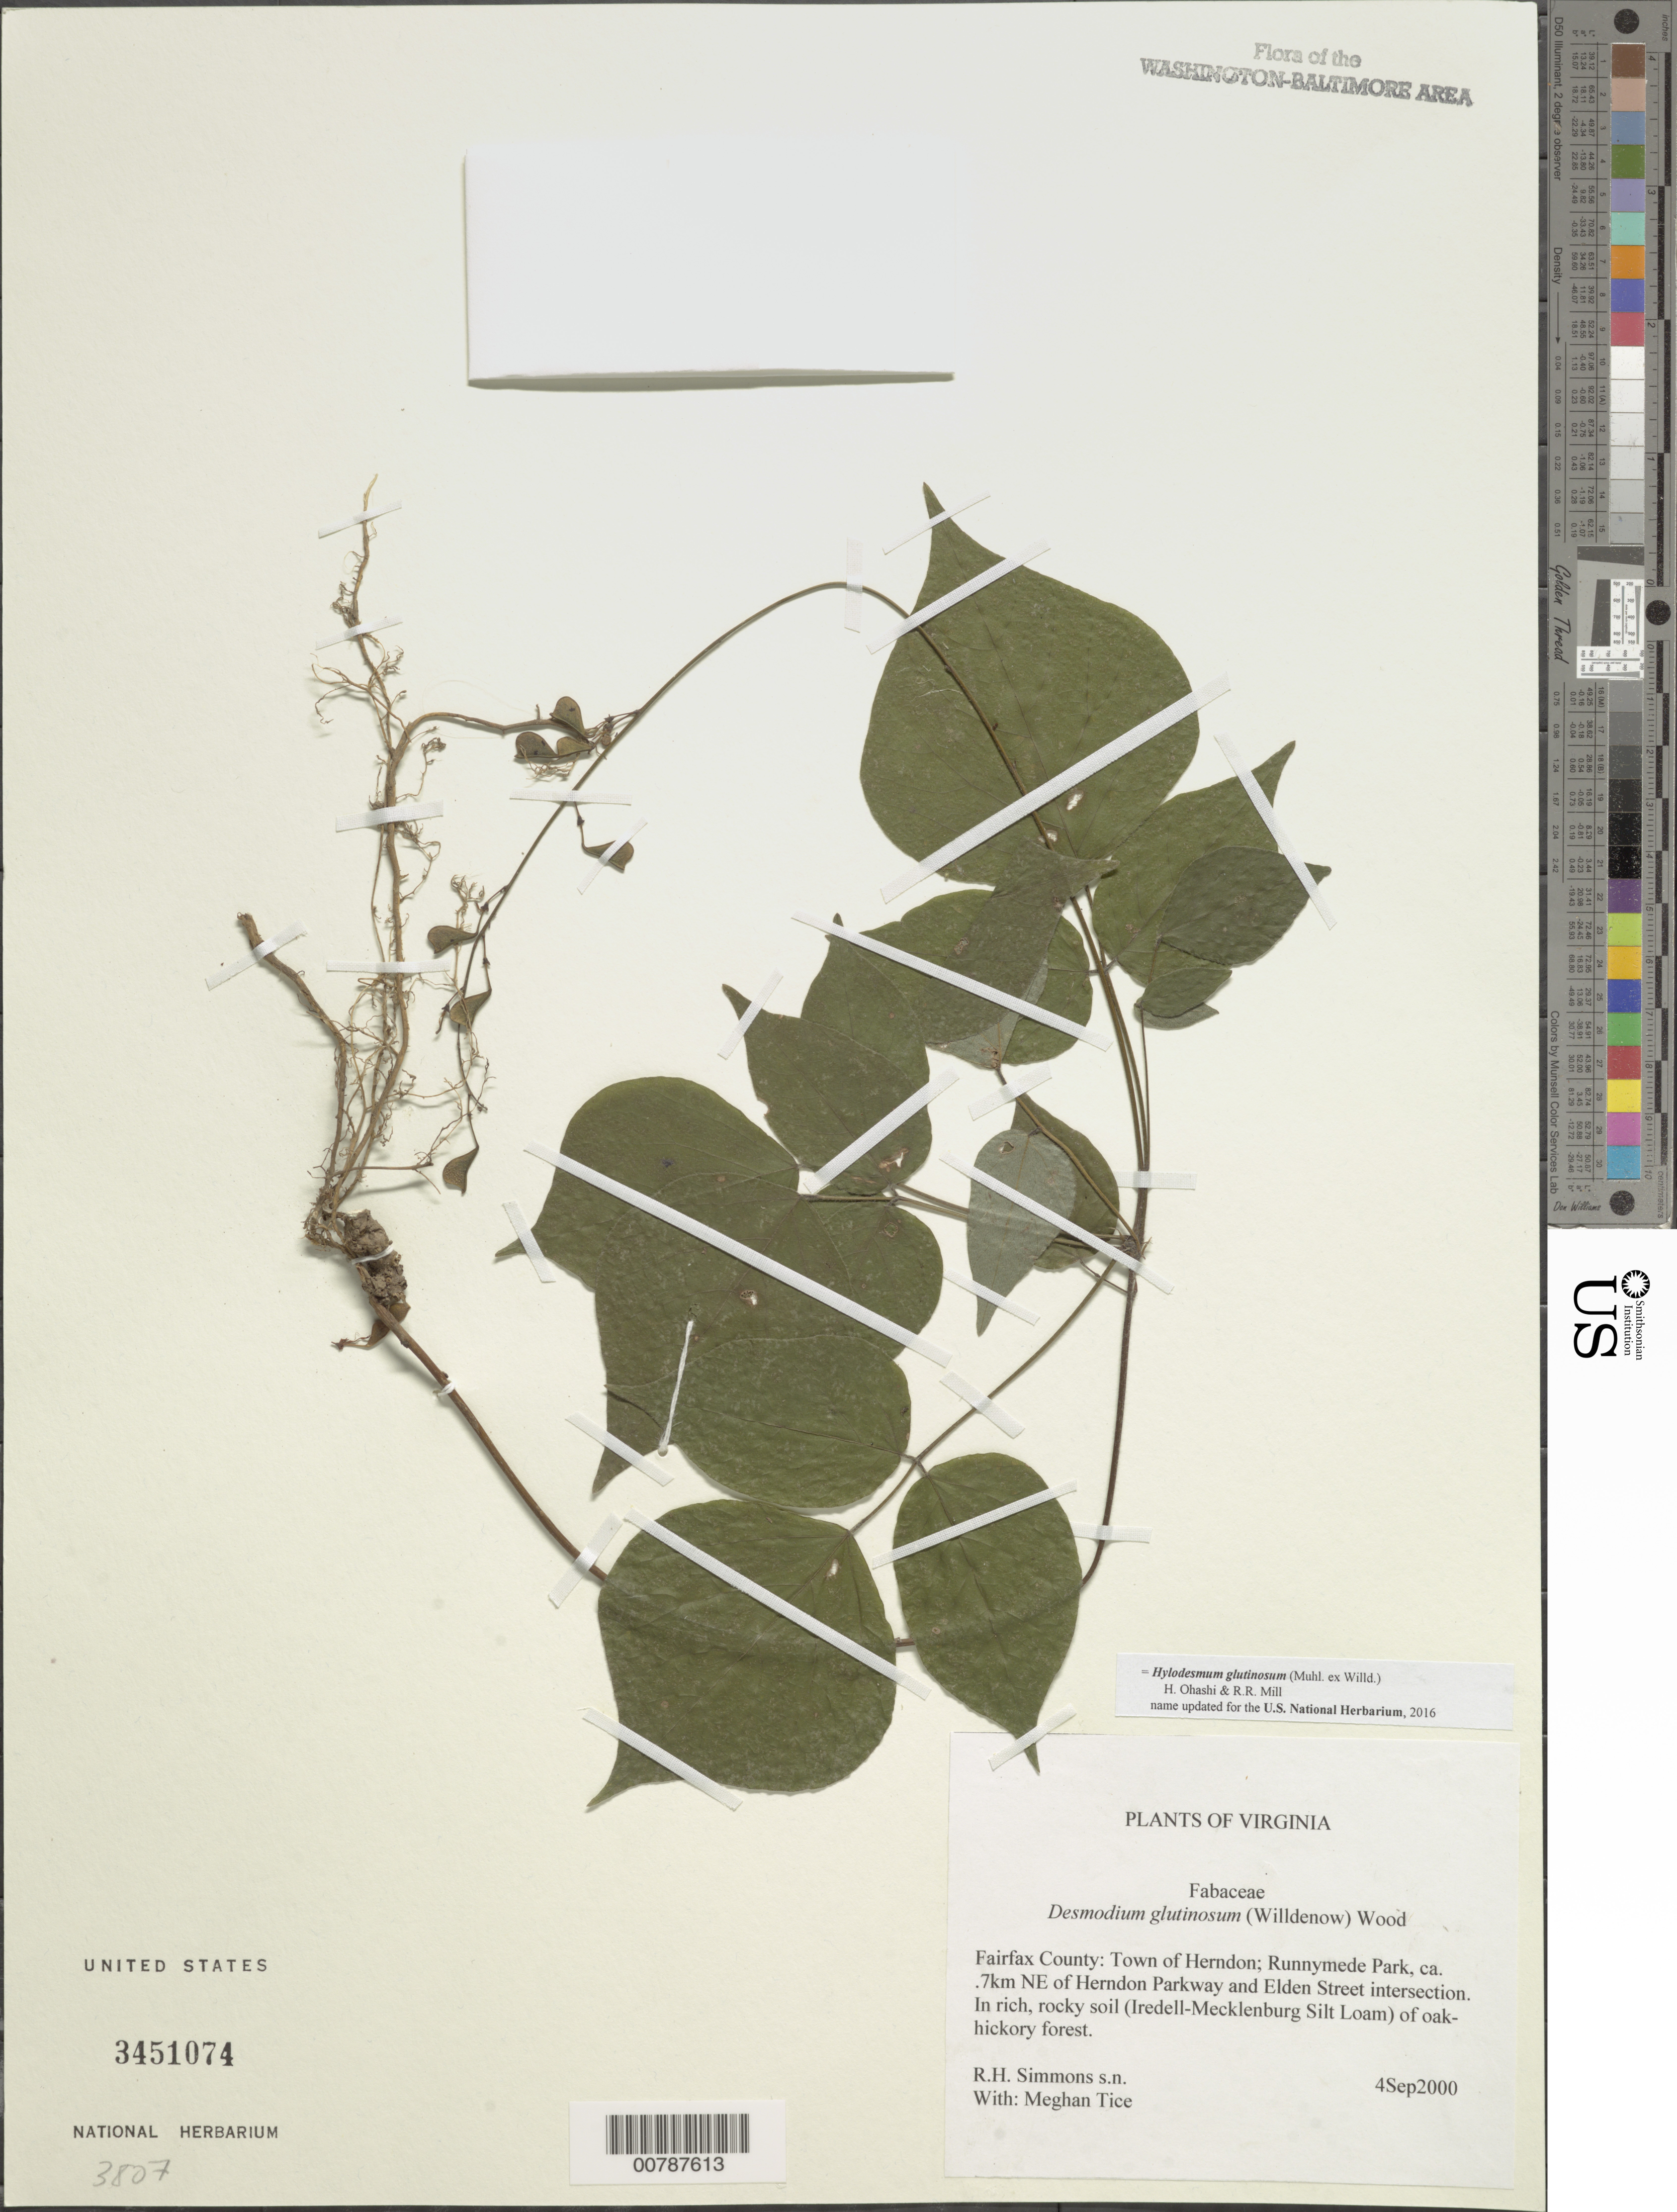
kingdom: Plantae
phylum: Tracheophyta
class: Magnoliopsida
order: Fabales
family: Fabaceae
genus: Hylodesmum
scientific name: Hylodesmum glutinosum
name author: (Muhl. ex Willd.) H. Ohashi & R.R. Mill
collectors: R. H. Simmons & M. Tice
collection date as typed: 3 Sep 2000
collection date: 2000-09-03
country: United States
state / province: Virginia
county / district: Fairfax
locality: Town of Herndon; Runnymede Park, ca. 0.7 km NE of Herndon Parkway and Elden Street intersection.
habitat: In rich, rocky soil (Iredell-Mecklenburg Silt Loam) of oak-hickory forest.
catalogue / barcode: US 3451074